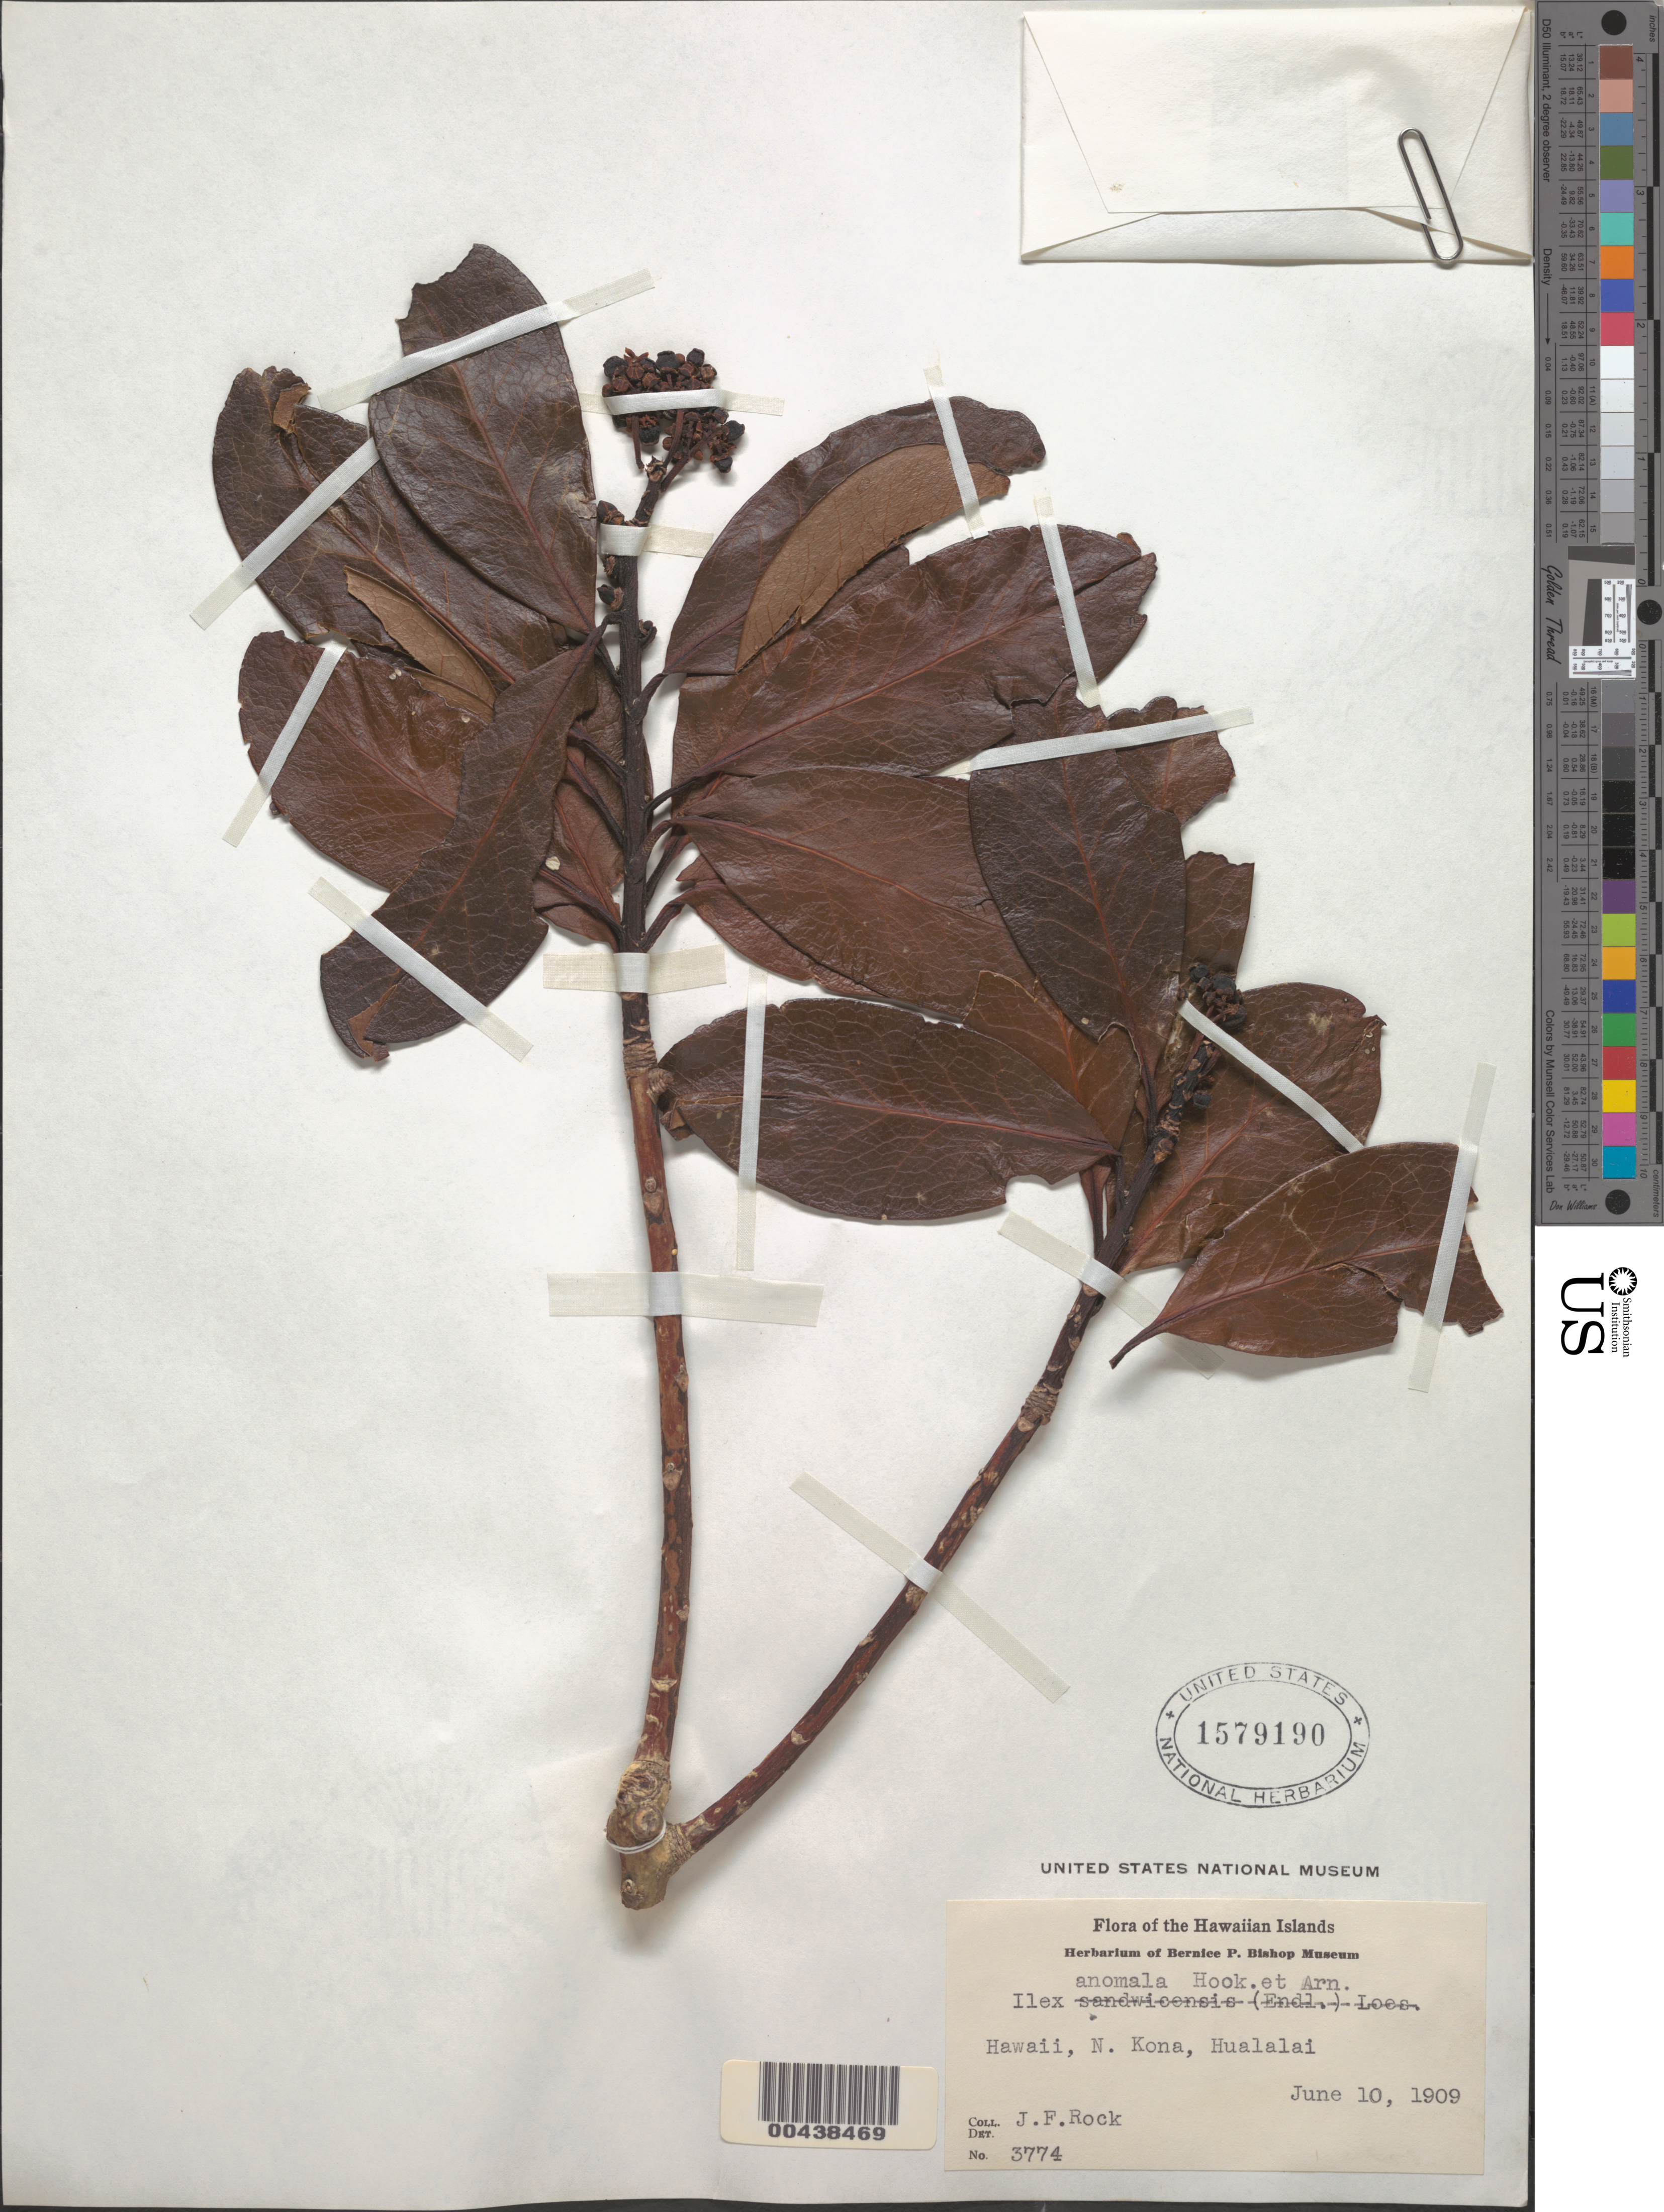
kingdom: Plantae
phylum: Tracheophyta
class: Magnoliopsida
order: Aquifoliales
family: Aquifoliaceae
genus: Ilex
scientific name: Ilex anomala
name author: Hook. & Arn.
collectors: J. F. Rock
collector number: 3774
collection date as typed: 10 Jun 1909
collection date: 1909-06-10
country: United States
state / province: Hawaii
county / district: Hawaii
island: Hawaii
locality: N Kona, Hualalai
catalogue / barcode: US 1579190